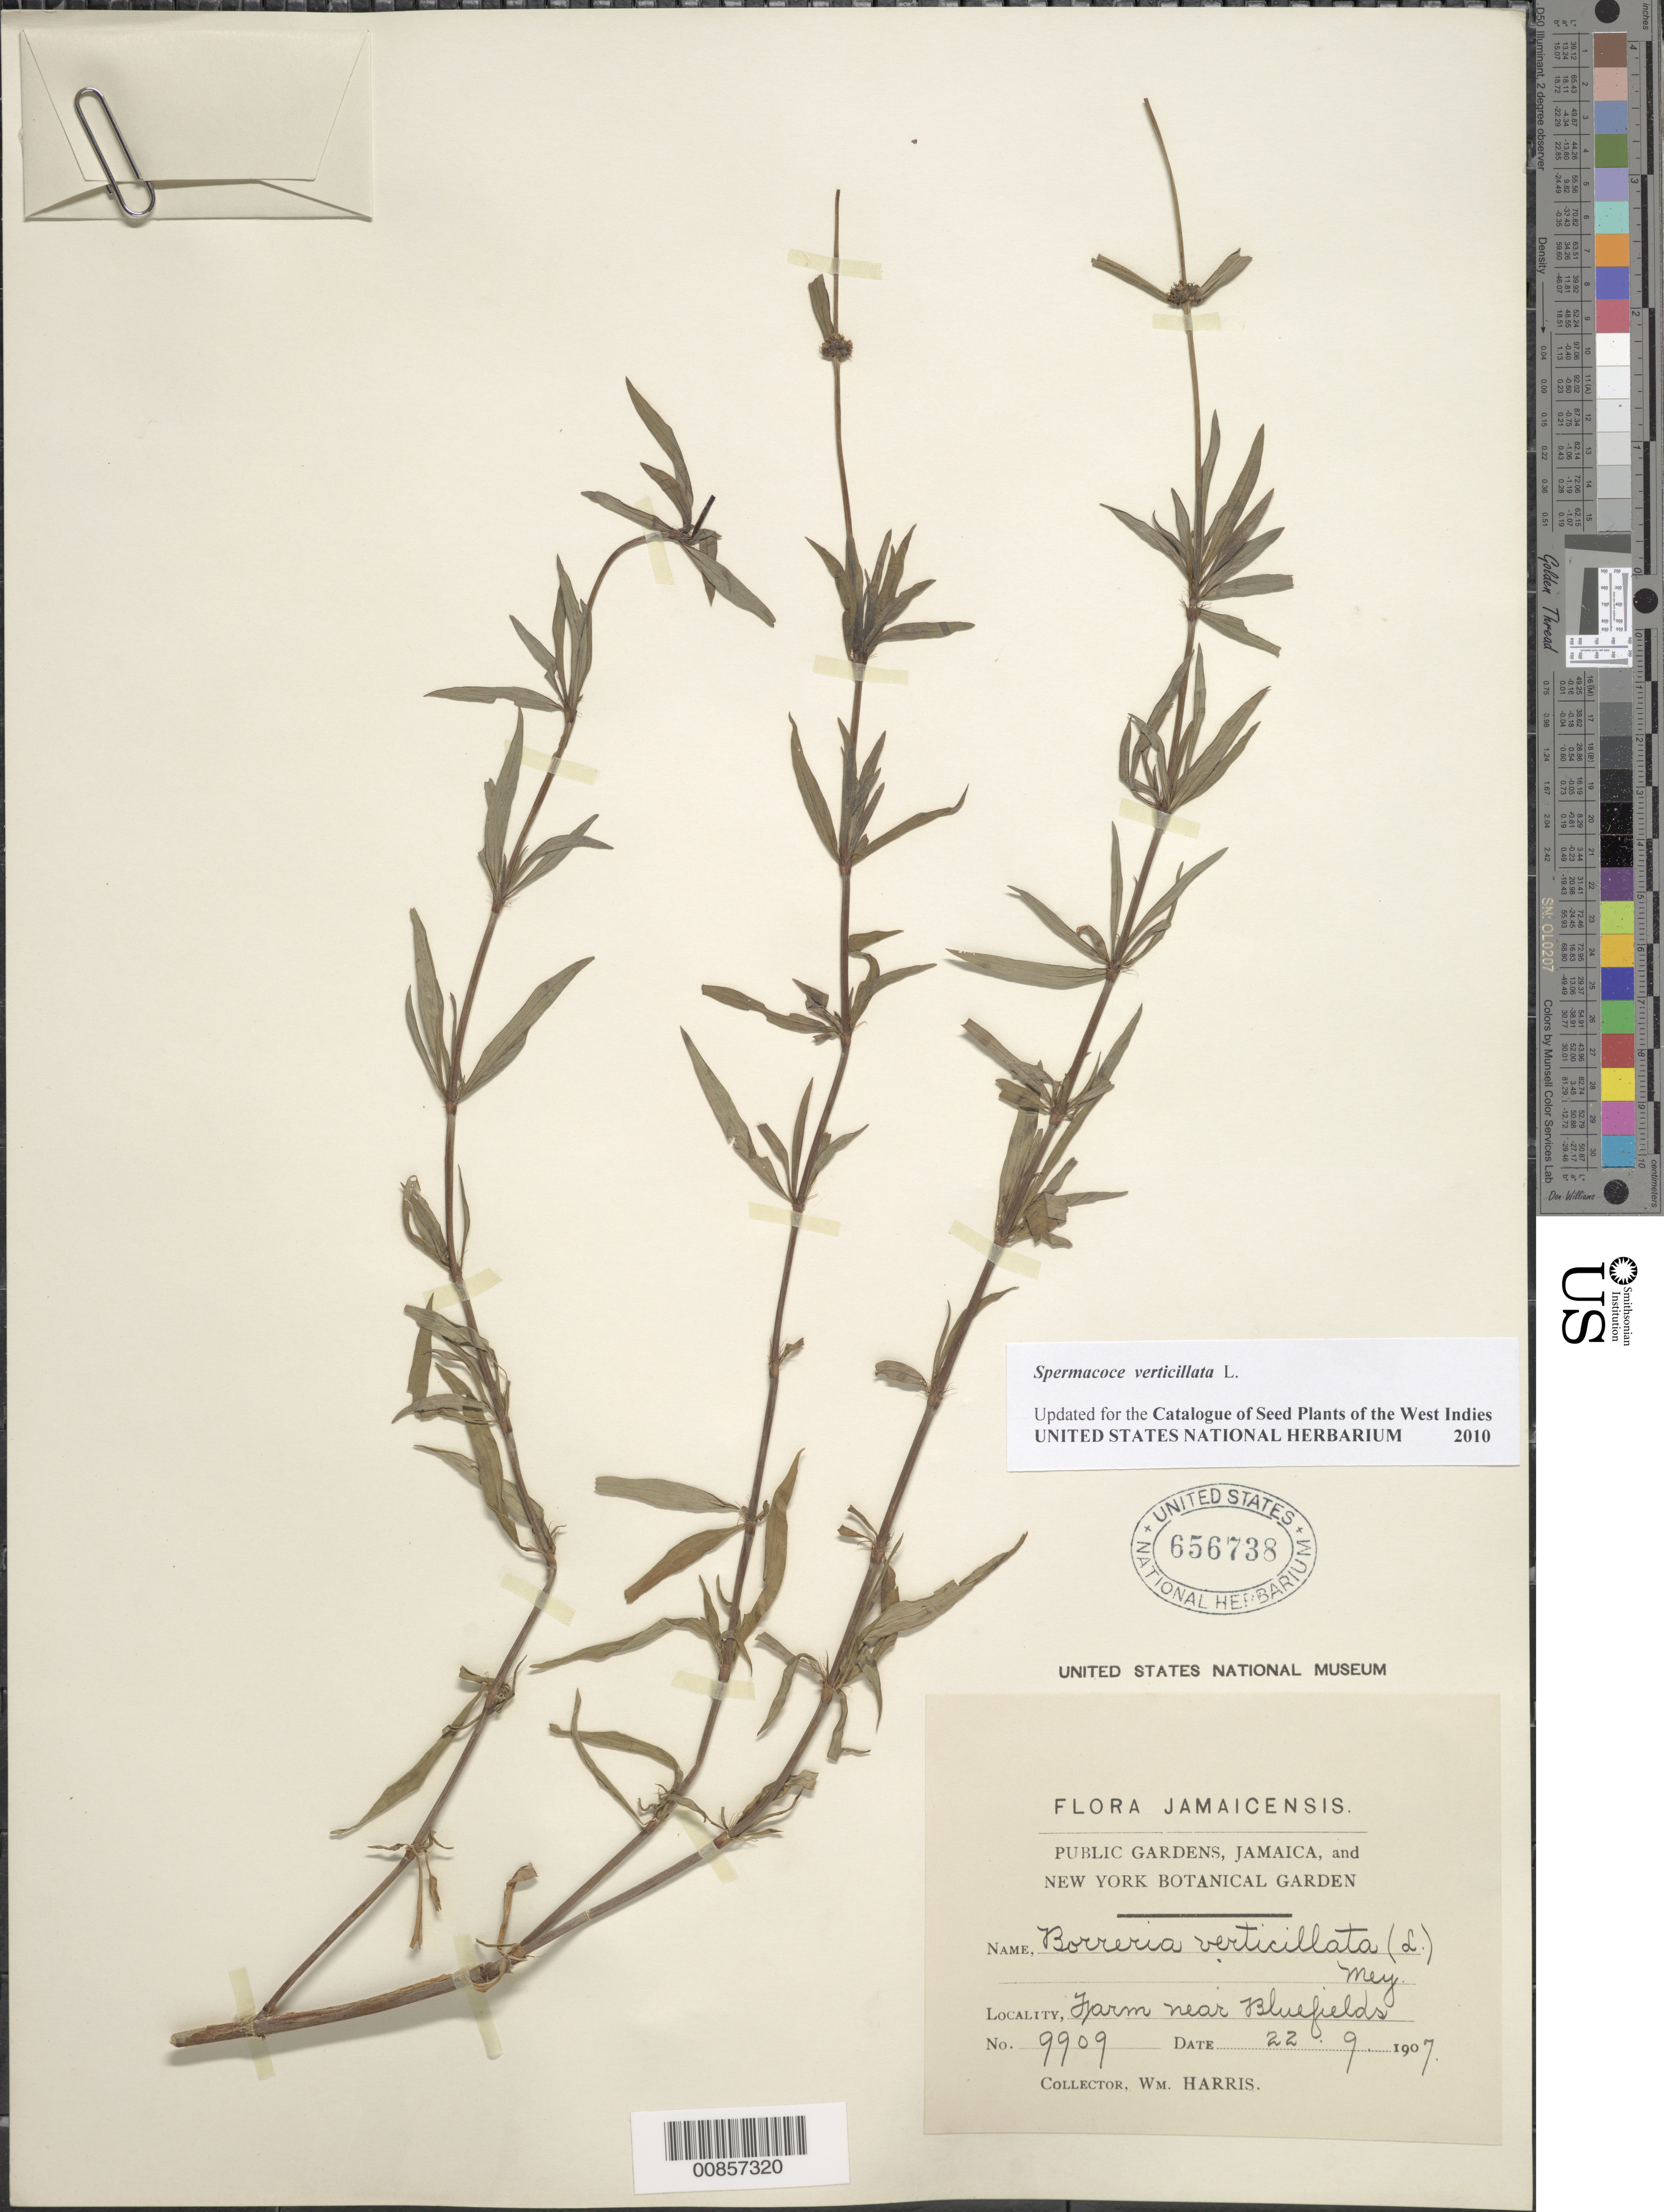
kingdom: Plantae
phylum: Tracheophyta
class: Magnoliopsida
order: Gentianales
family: Rubiaceae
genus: Spermacoce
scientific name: Spermacoce verticillata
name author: L.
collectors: W. H. Harris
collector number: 9909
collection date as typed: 22 Sep 1907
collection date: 1907-09-22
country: Jamaica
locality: Farm near Bluefields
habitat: Farm land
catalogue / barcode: US 656738